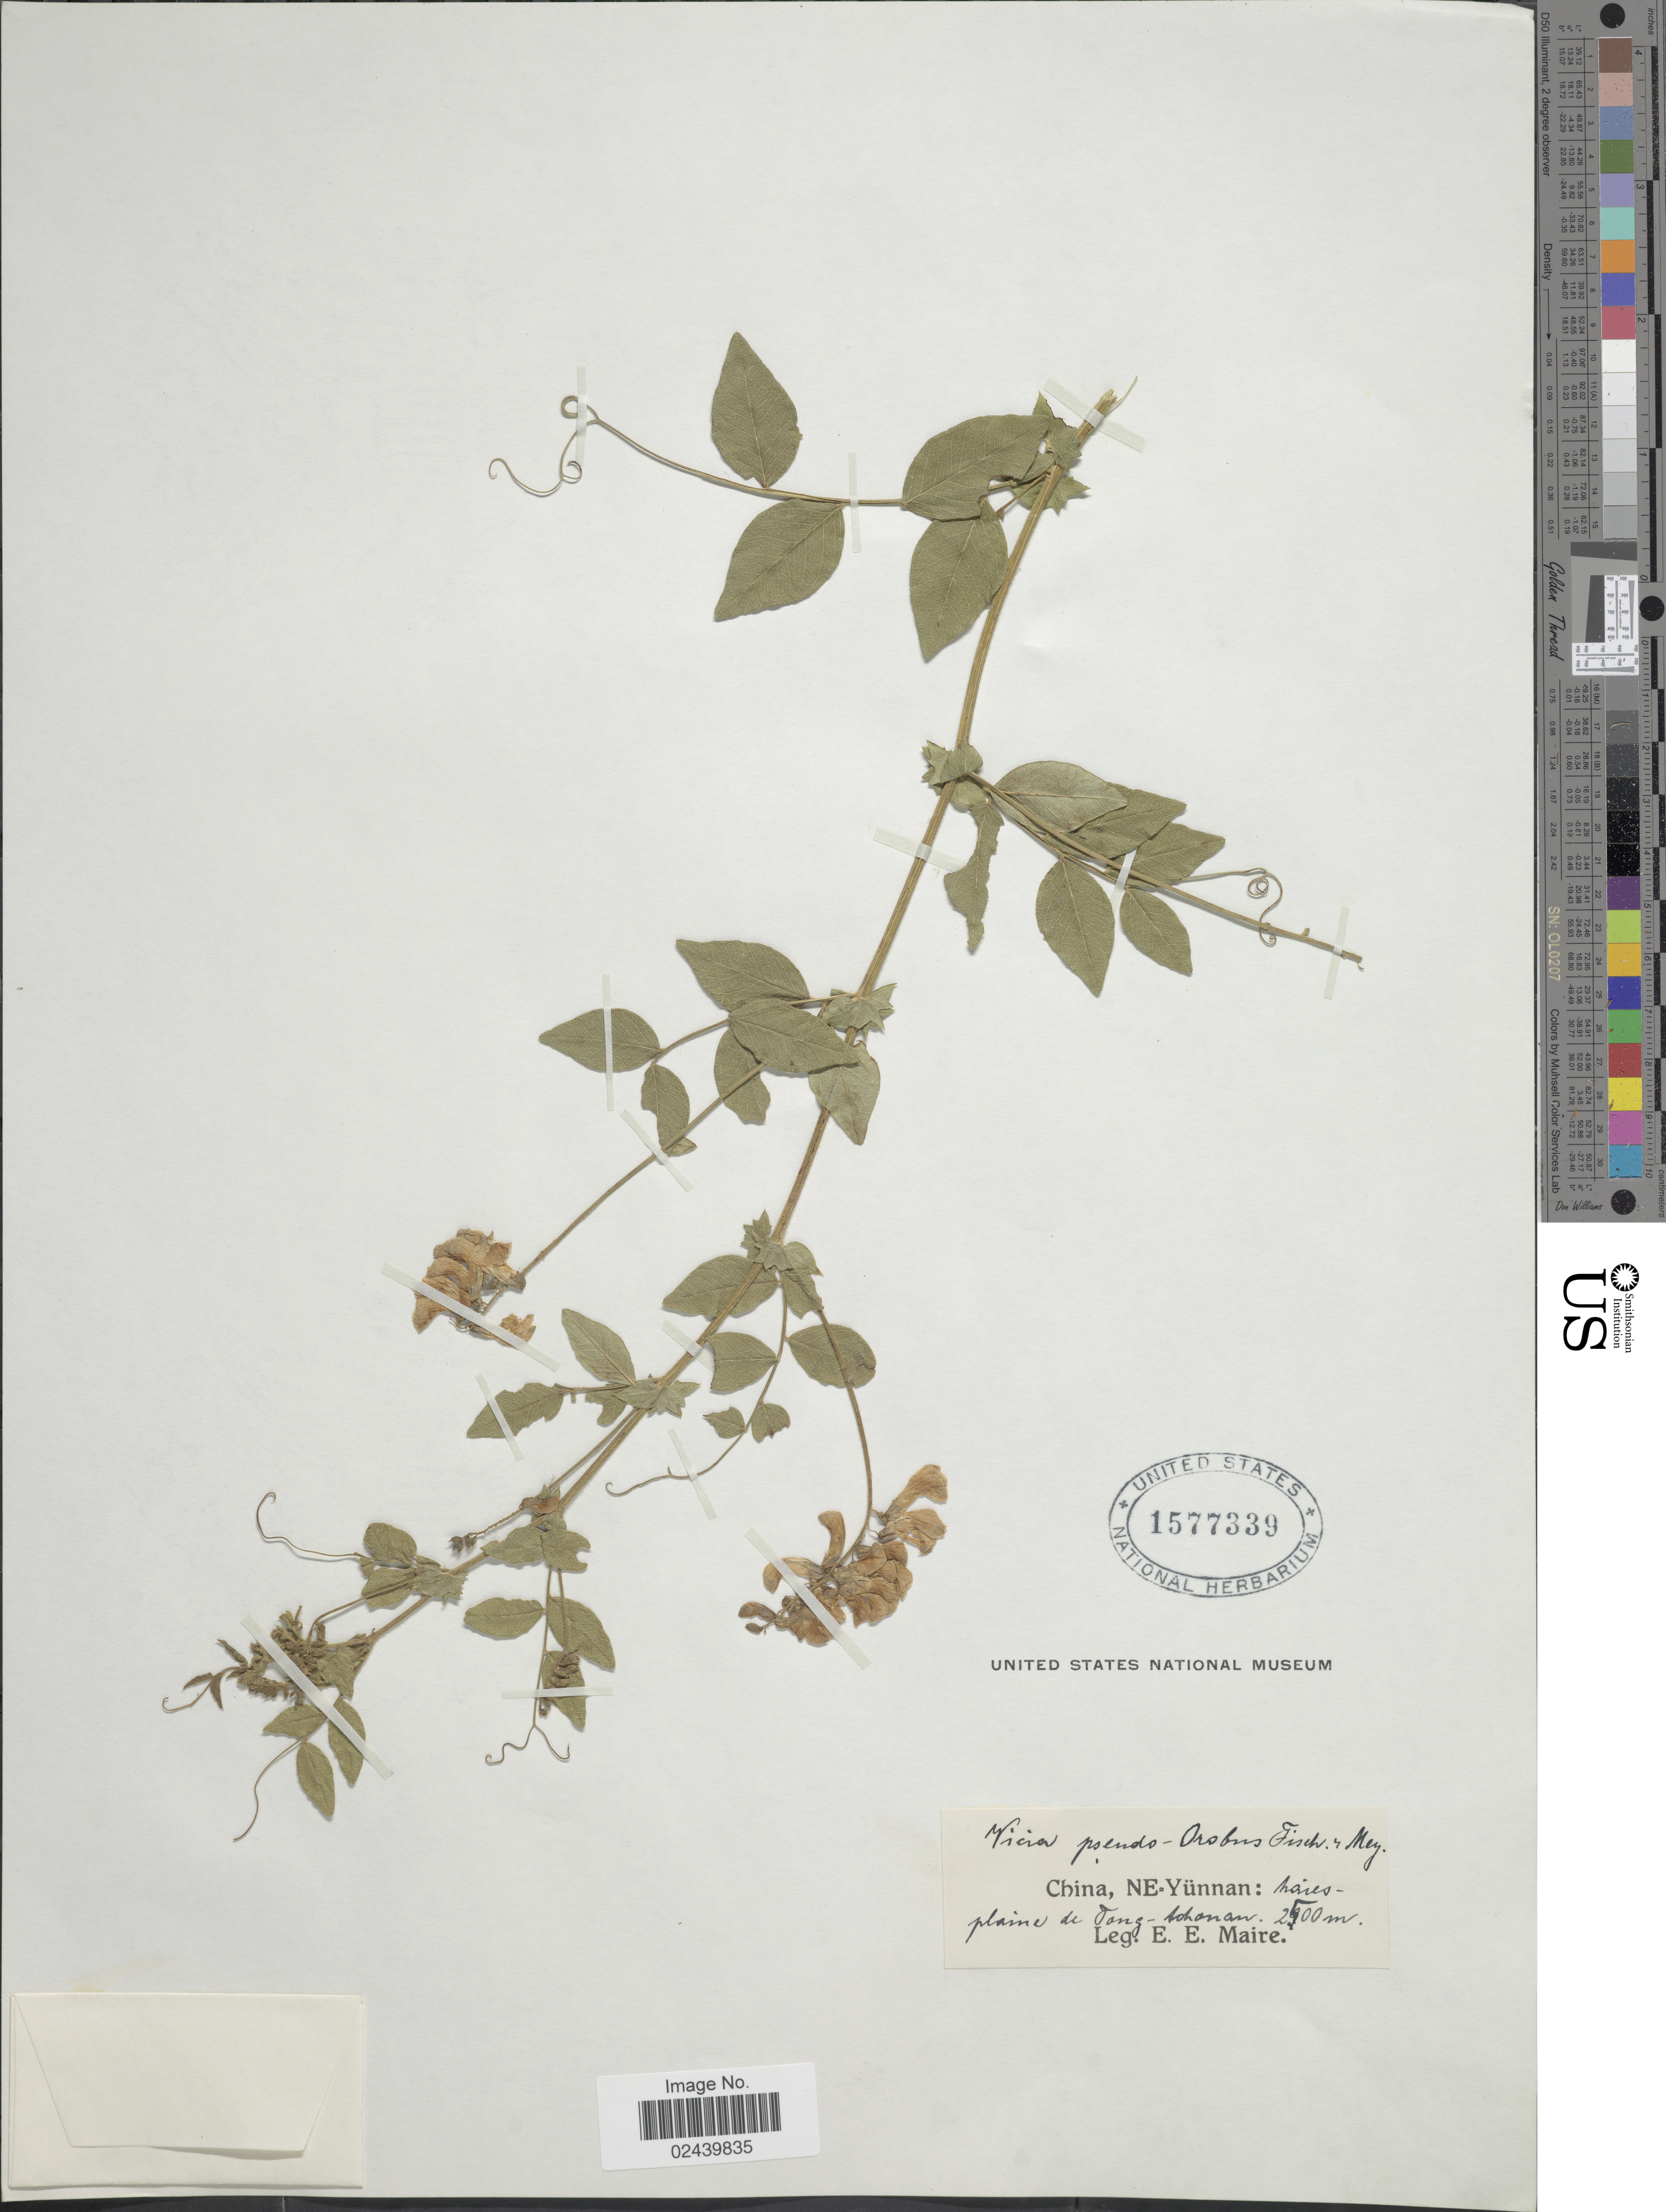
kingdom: Plantae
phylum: Tracheophyta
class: Magnoliopsida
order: Fabales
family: Fabaceae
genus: Vicia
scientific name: Vicia pseudo-orobus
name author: Fisch. & C.A. Mey.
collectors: E. E. Maire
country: China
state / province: Yunnan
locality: NE-Yünnan: Tang-Schanan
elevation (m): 2500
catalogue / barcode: US 1577339